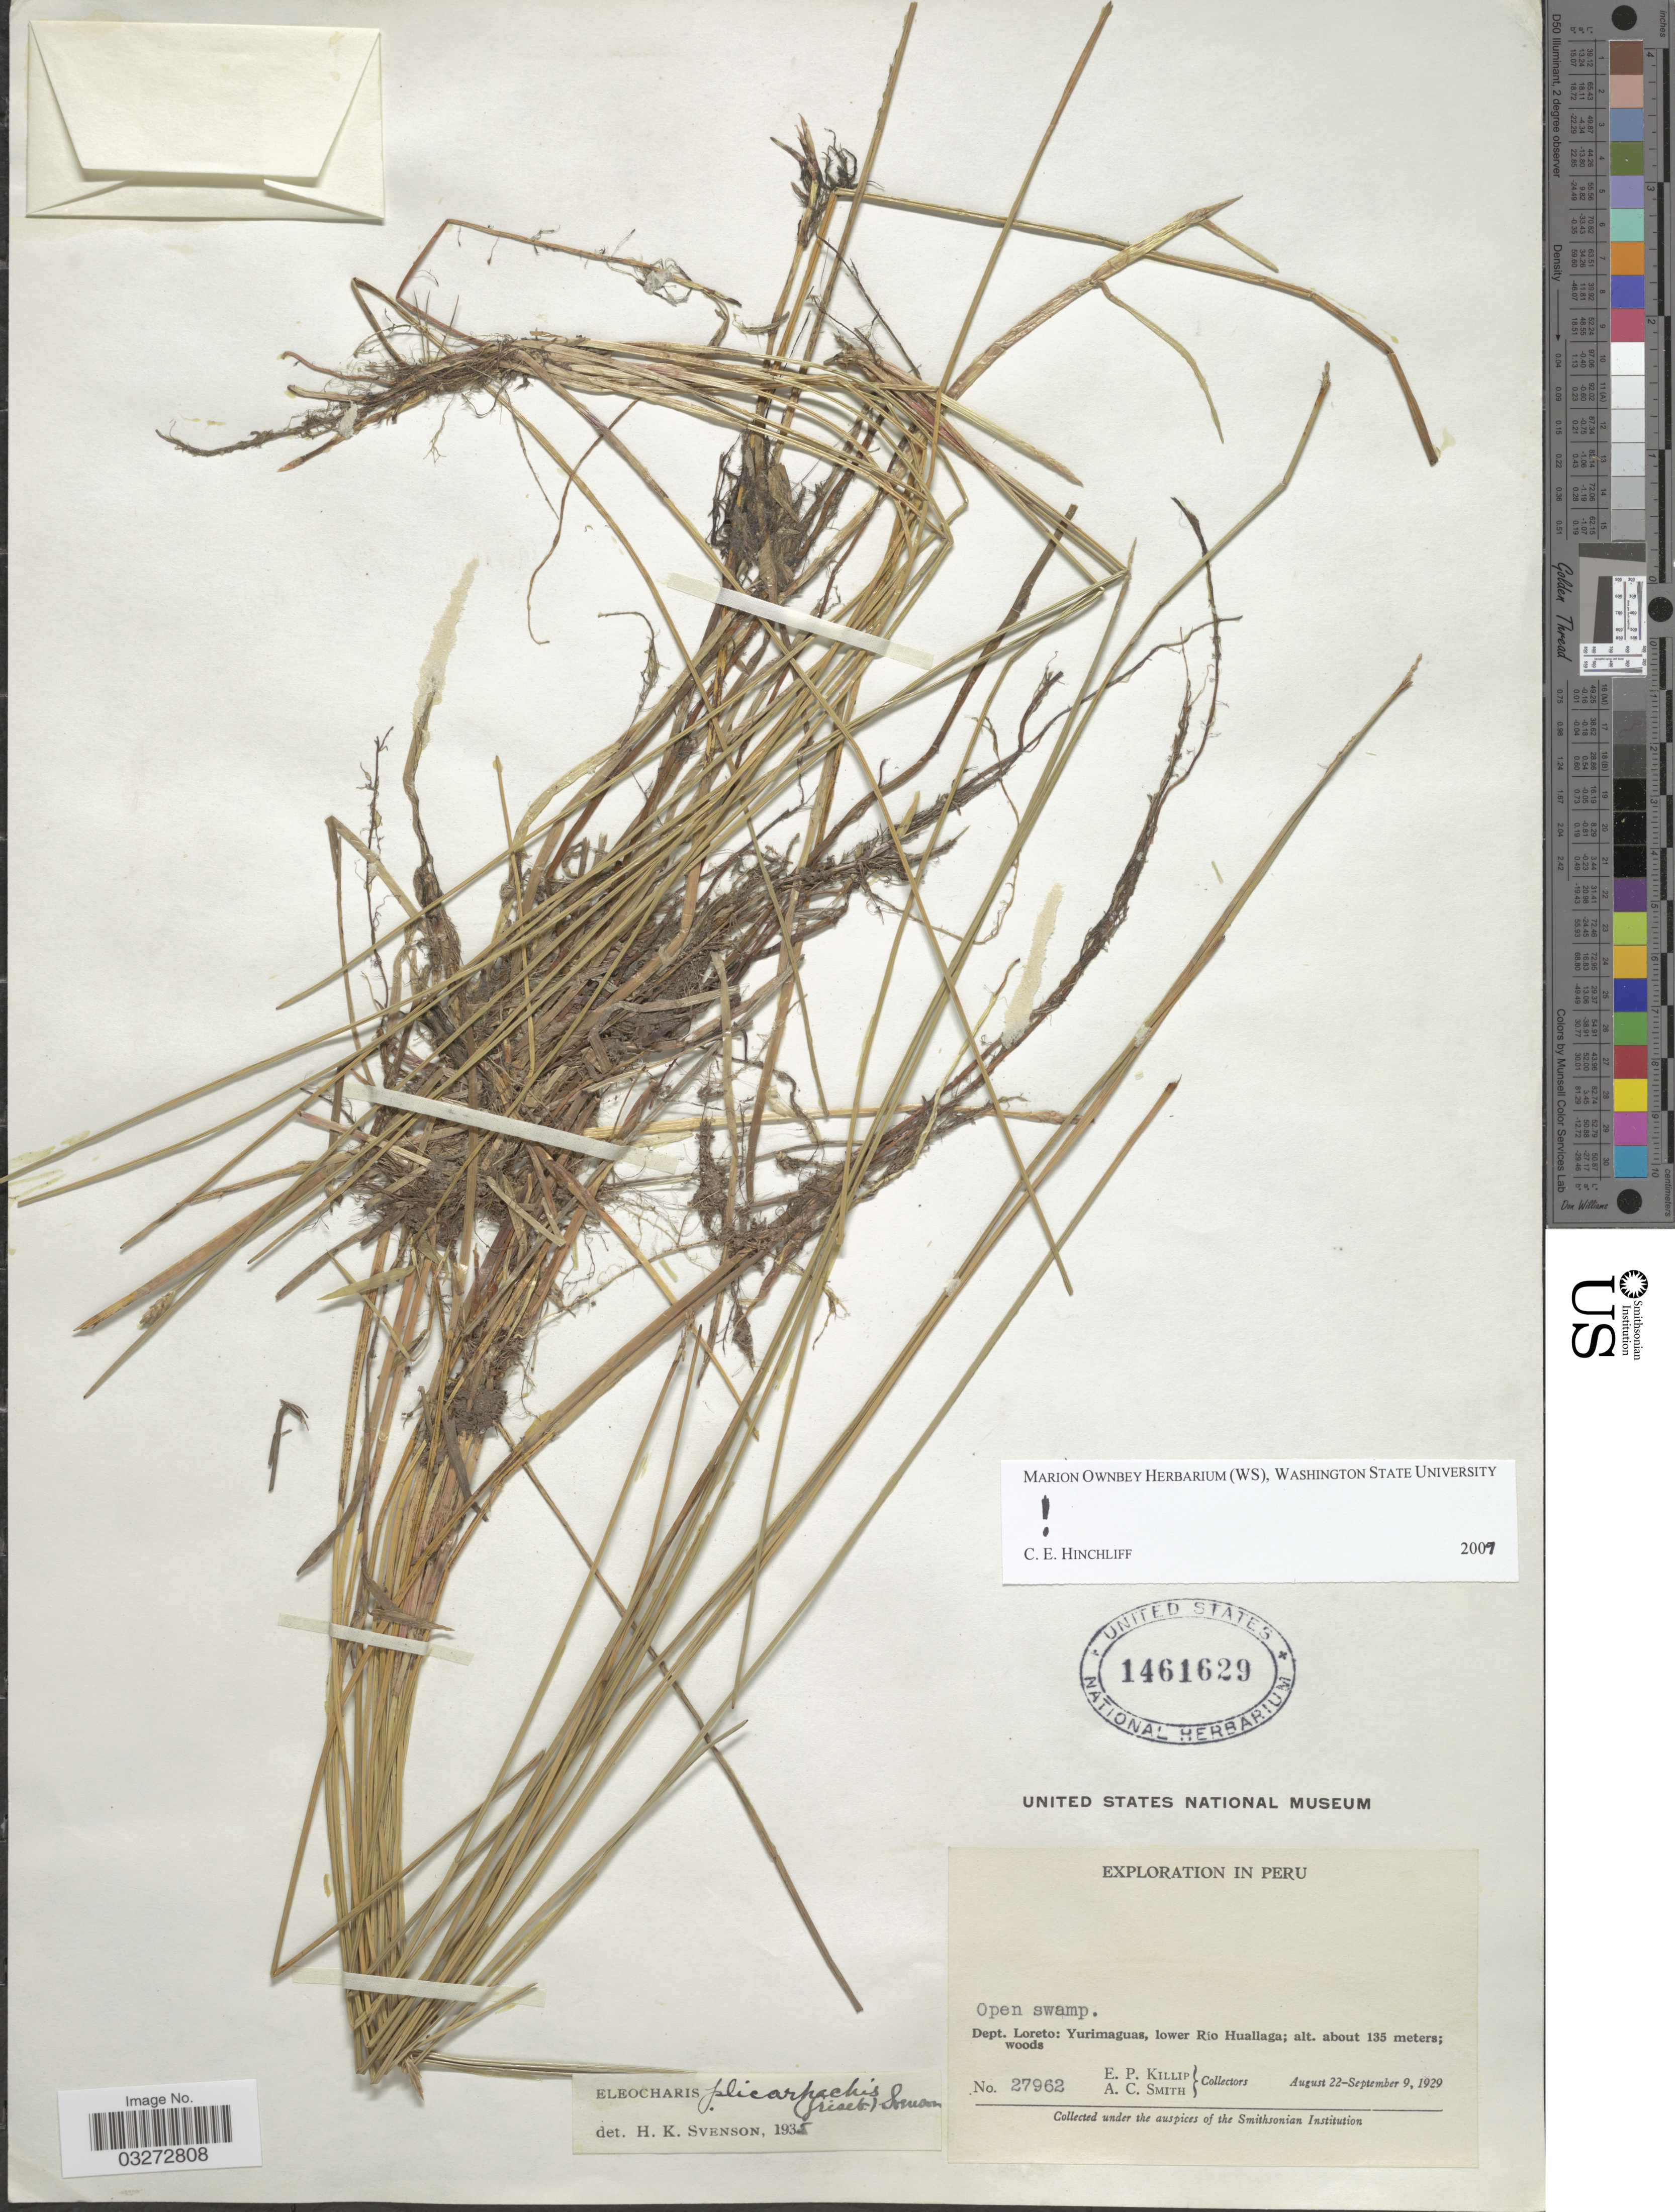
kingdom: Plantae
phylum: Tracheophyta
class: Liliopsida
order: Poales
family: Cyperaceae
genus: Eleocharis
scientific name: Eleocharis plicarhachis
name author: (Griseb.) Svenson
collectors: E. P. Killip & A. C. Smith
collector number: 27962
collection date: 1929-08-22/1929-09-09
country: Peru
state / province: Loreto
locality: Dept. Loreto: Yurimaguas, lower Río Huallaga.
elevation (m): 135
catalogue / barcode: US 1461629